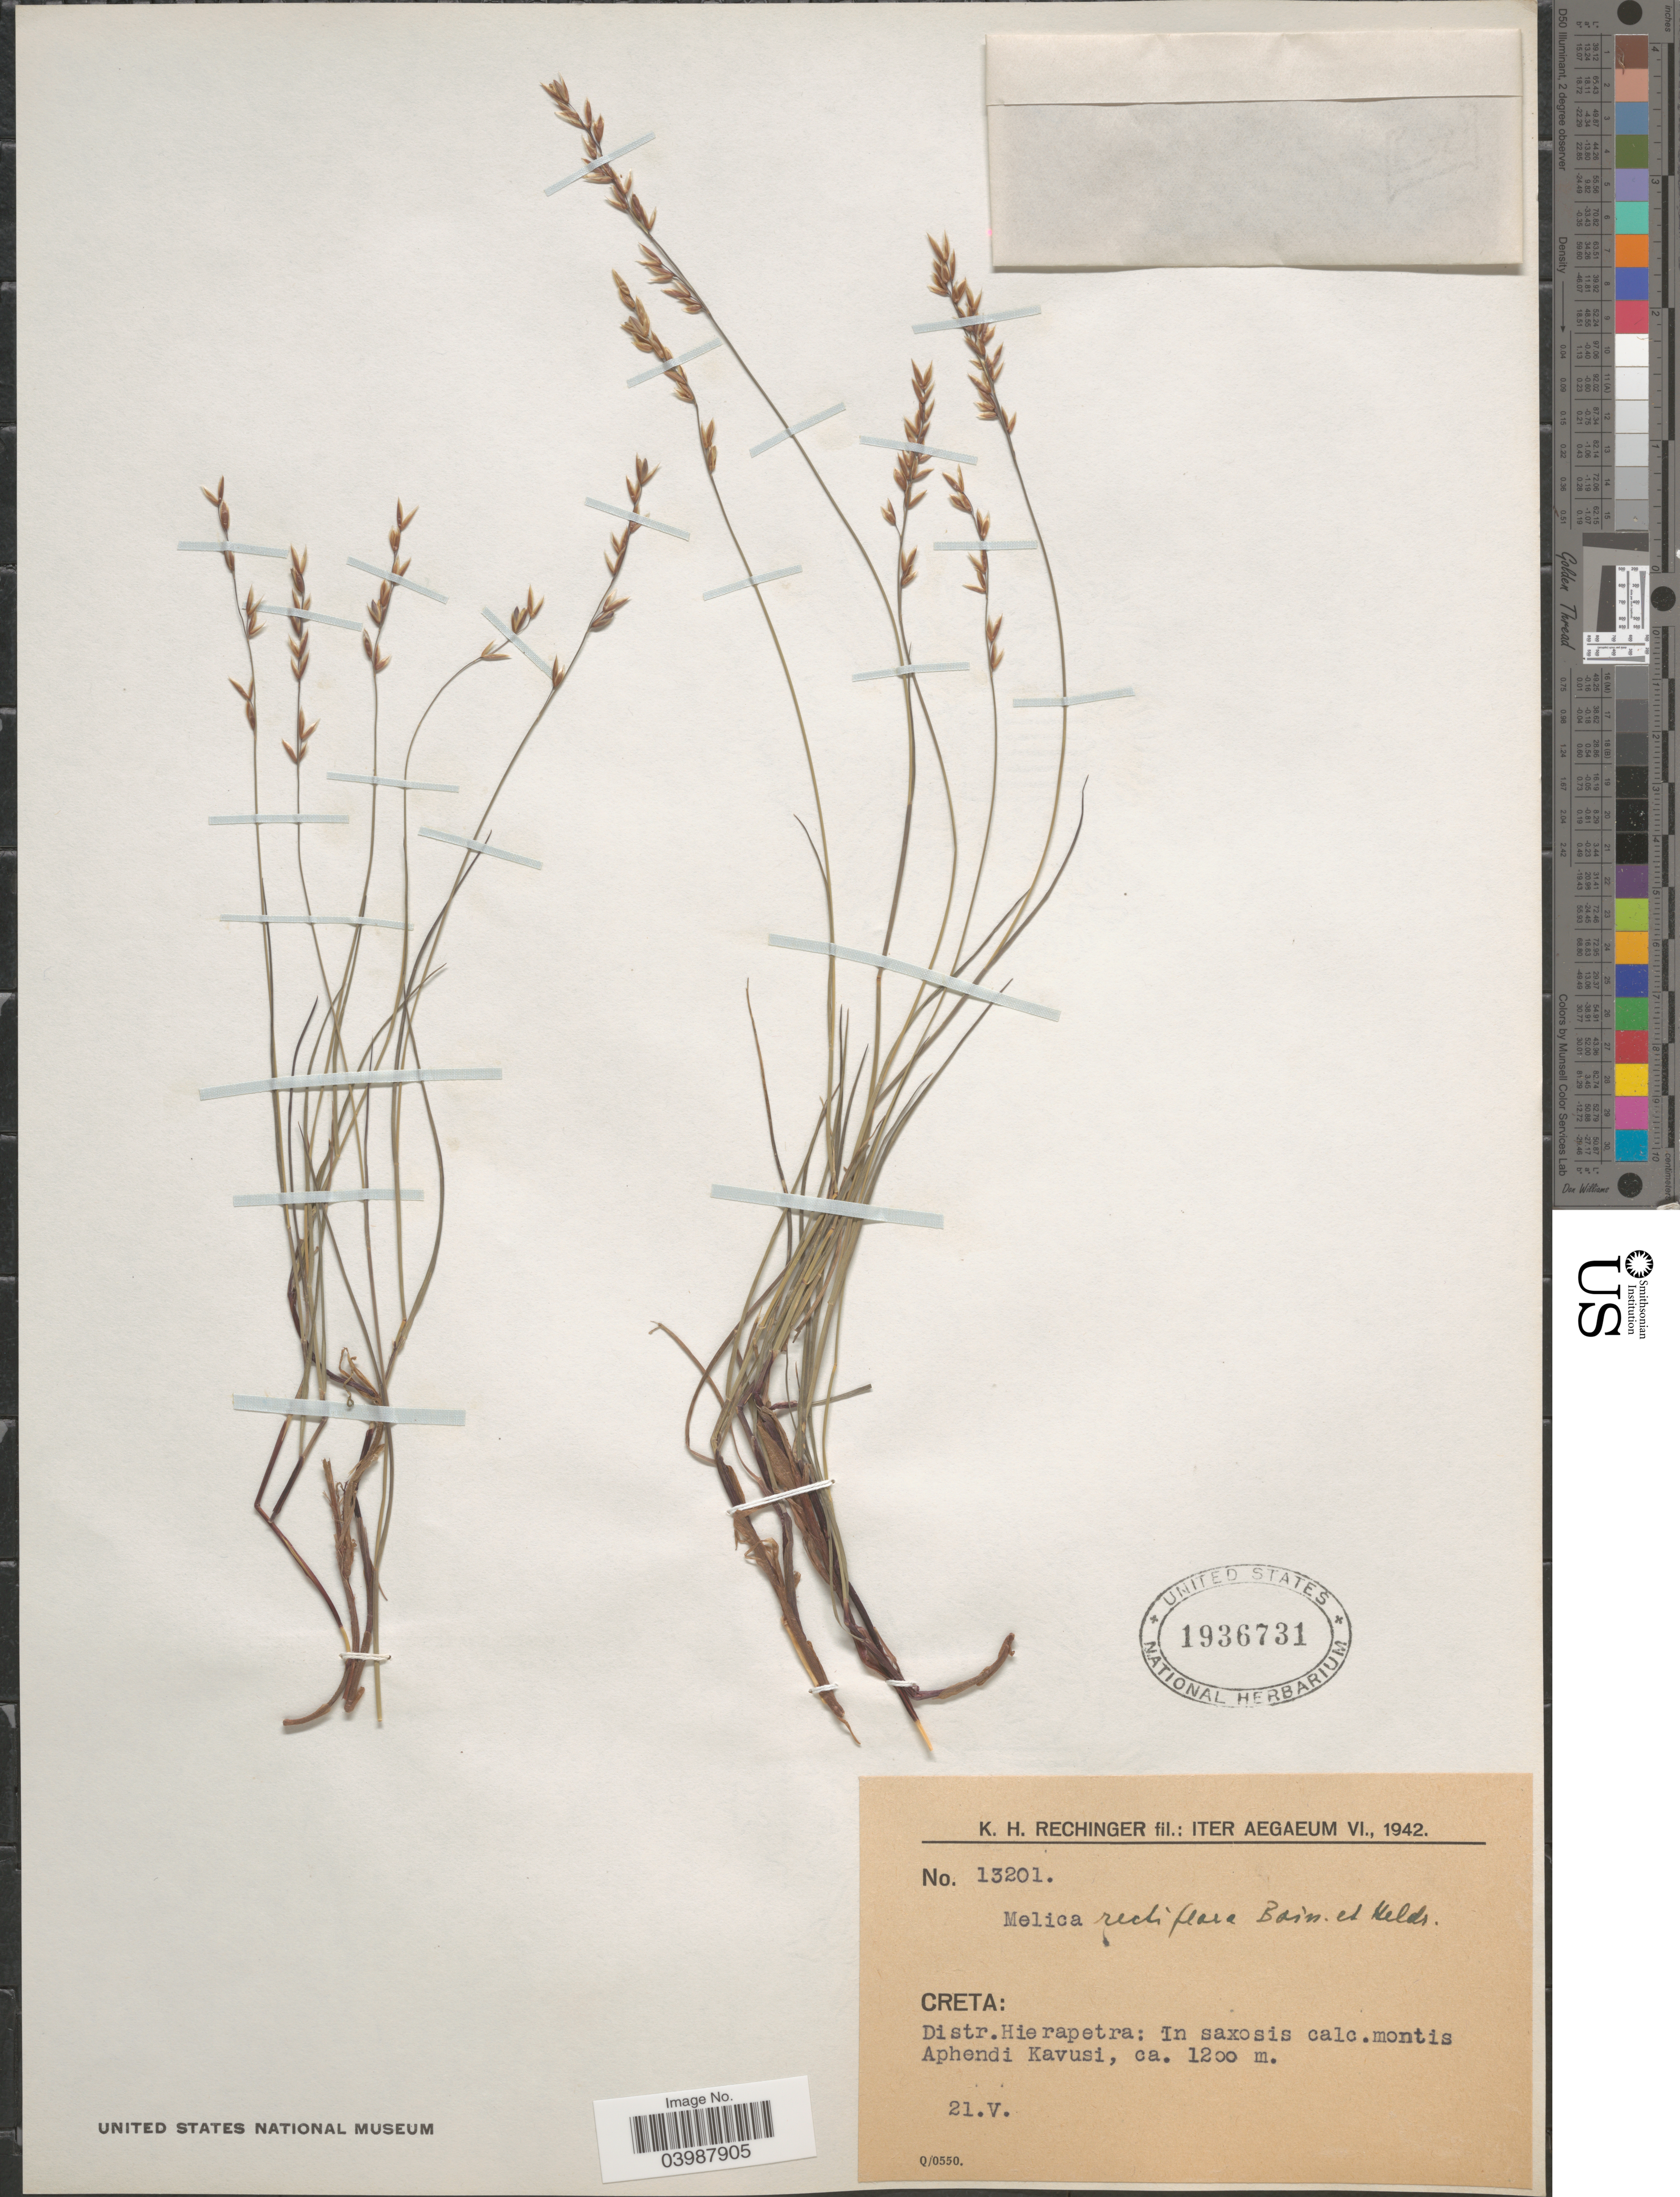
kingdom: Plantae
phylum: Tracheophyta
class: Liliopsida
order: Poales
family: Poaceae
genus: Melica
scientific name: Melica rectiflora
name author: Boiss. & Heldr.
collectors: K. H. Rechinger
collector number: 13201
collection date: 1942-05-21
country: Greece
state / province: Crete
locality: Creta: Distr. Hierapetra: In saxosis calc.montis Aphendi Kavusi.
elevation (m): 1200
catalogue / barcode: US 1936731